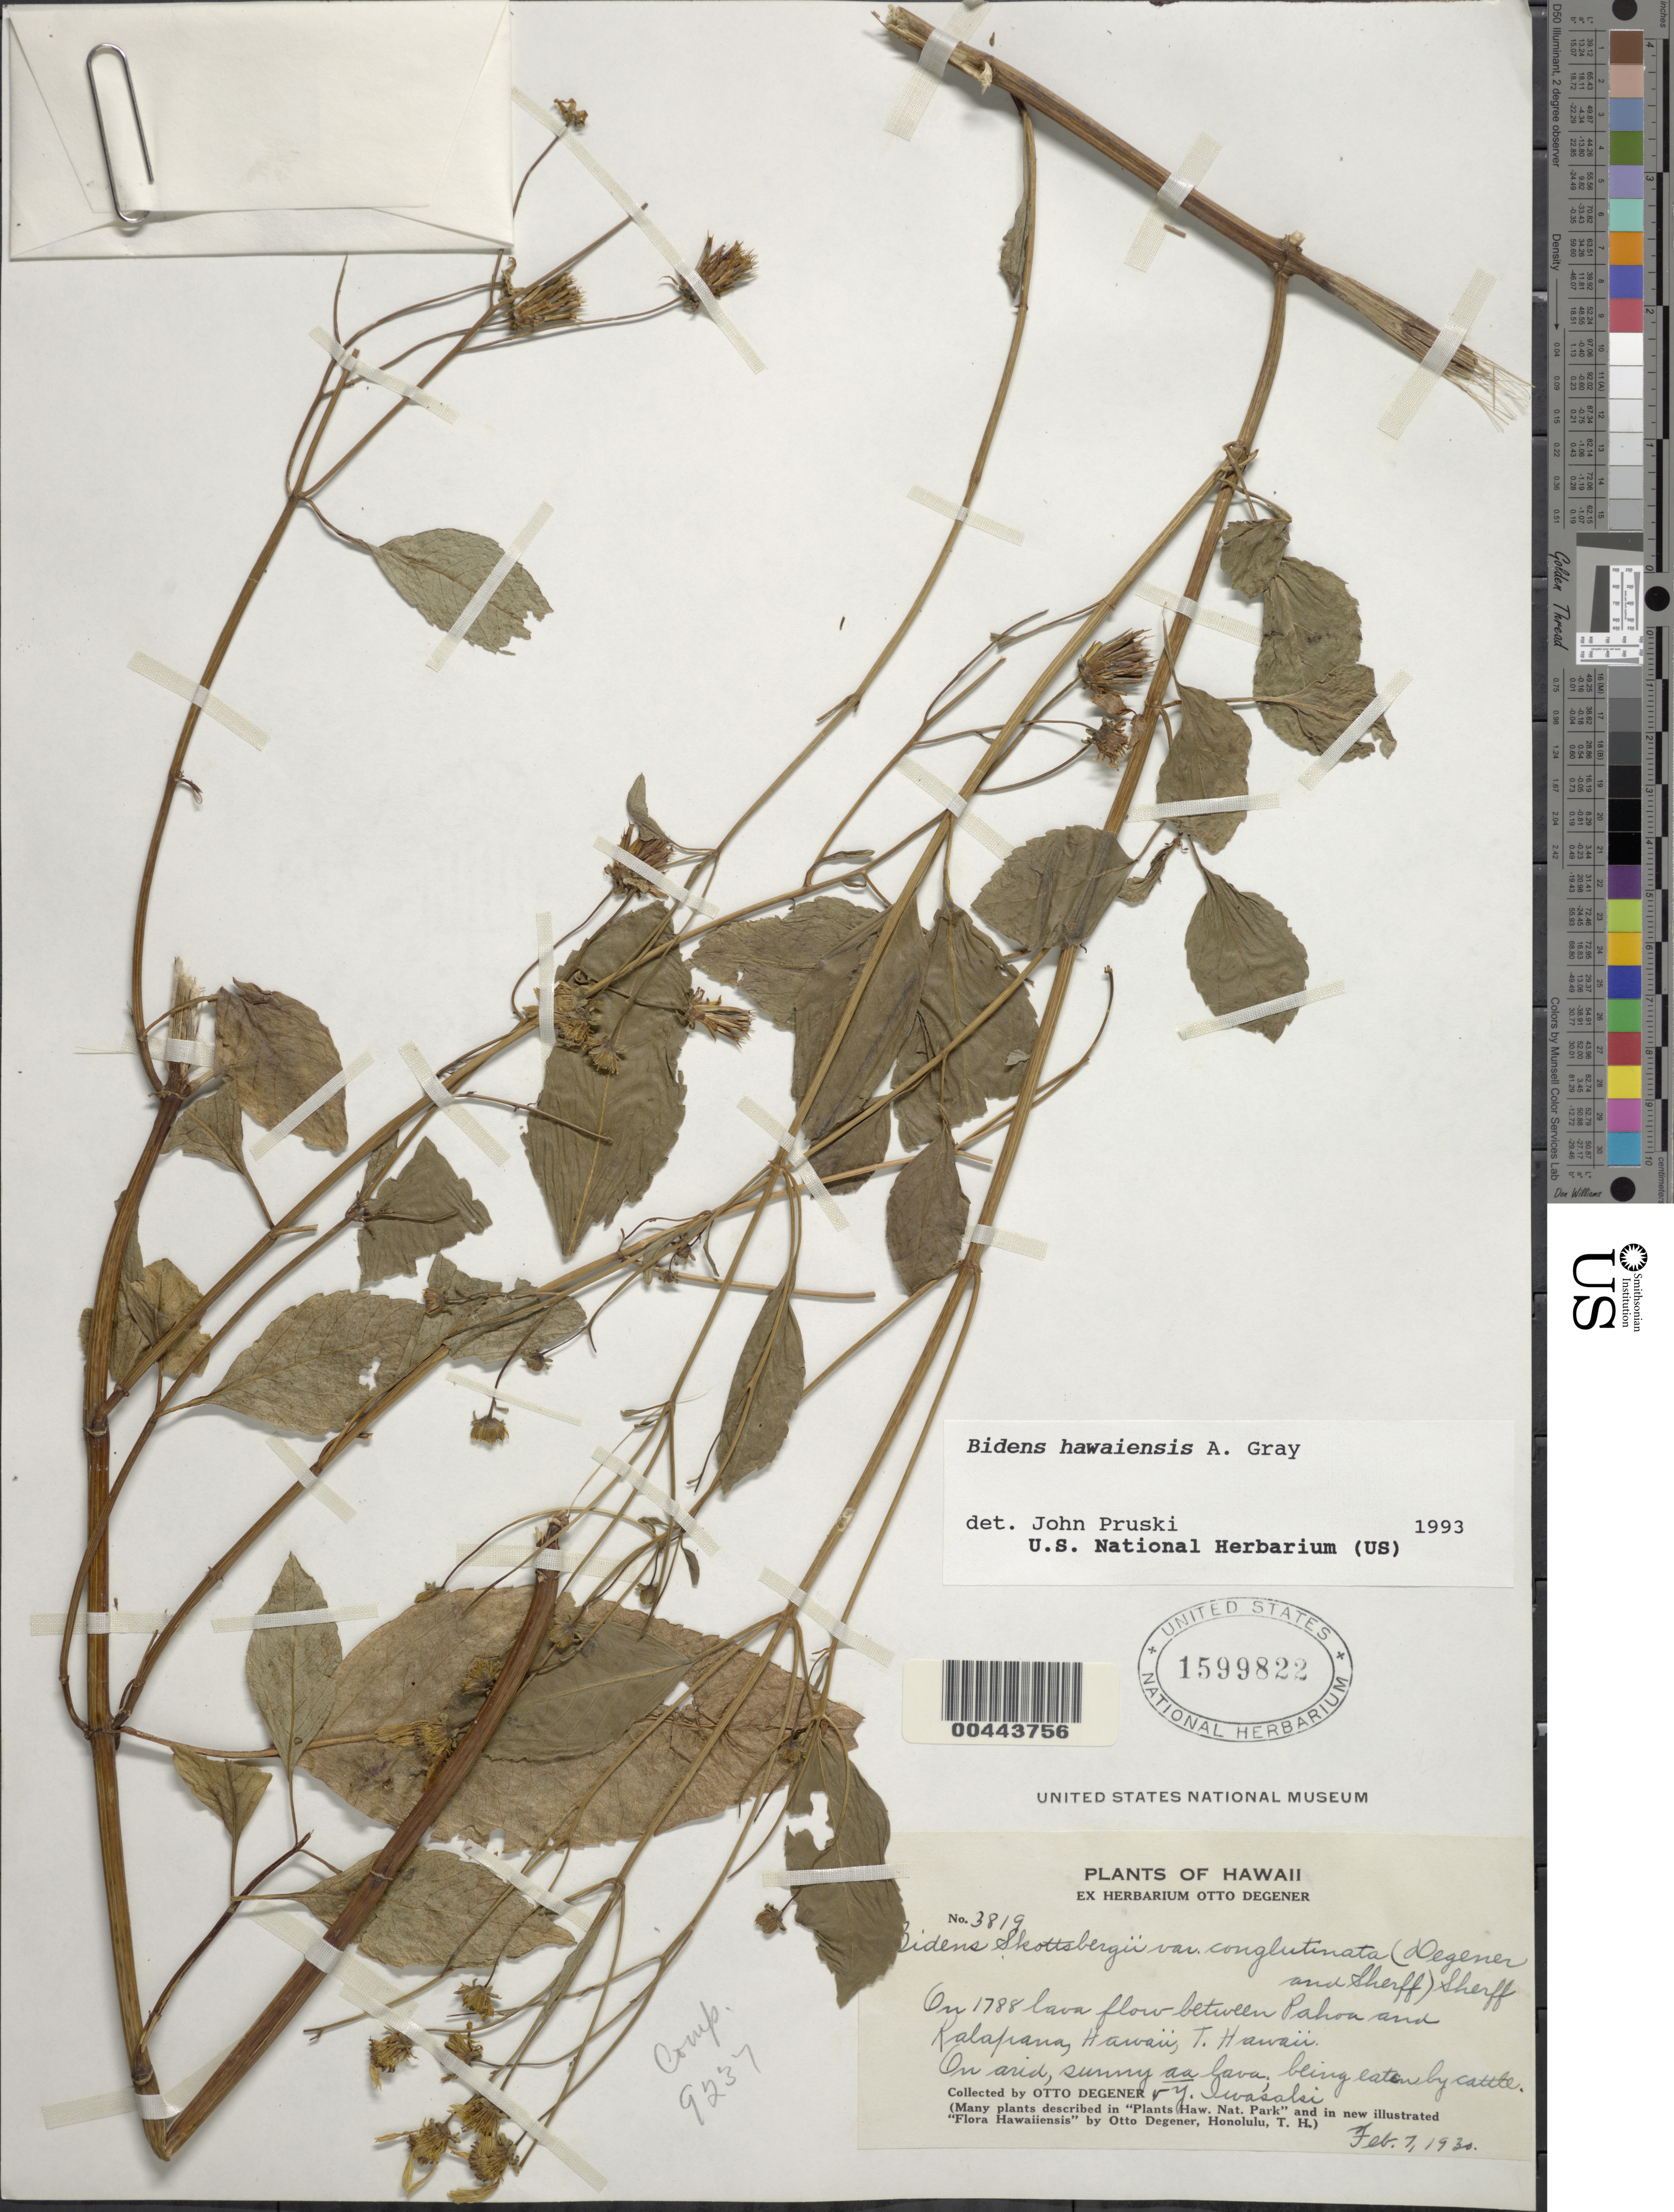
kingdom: Plantae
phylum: Tracheophyta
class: Magnoliopsida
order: Asterales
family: Asteraceae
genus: Bidens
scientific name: Bidens hawaiensis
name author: A. Gray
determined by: Pruski, J. F.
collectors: O. Degener & Y. Iwasaki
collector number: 3819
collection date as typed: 7 Feb 1930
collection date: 1930-02-07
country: United States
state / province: Hawaii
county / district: Hawaii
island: Hawaii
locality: On 1788 lava flow between Pahoa and Kalapana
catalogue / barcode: US 1599822